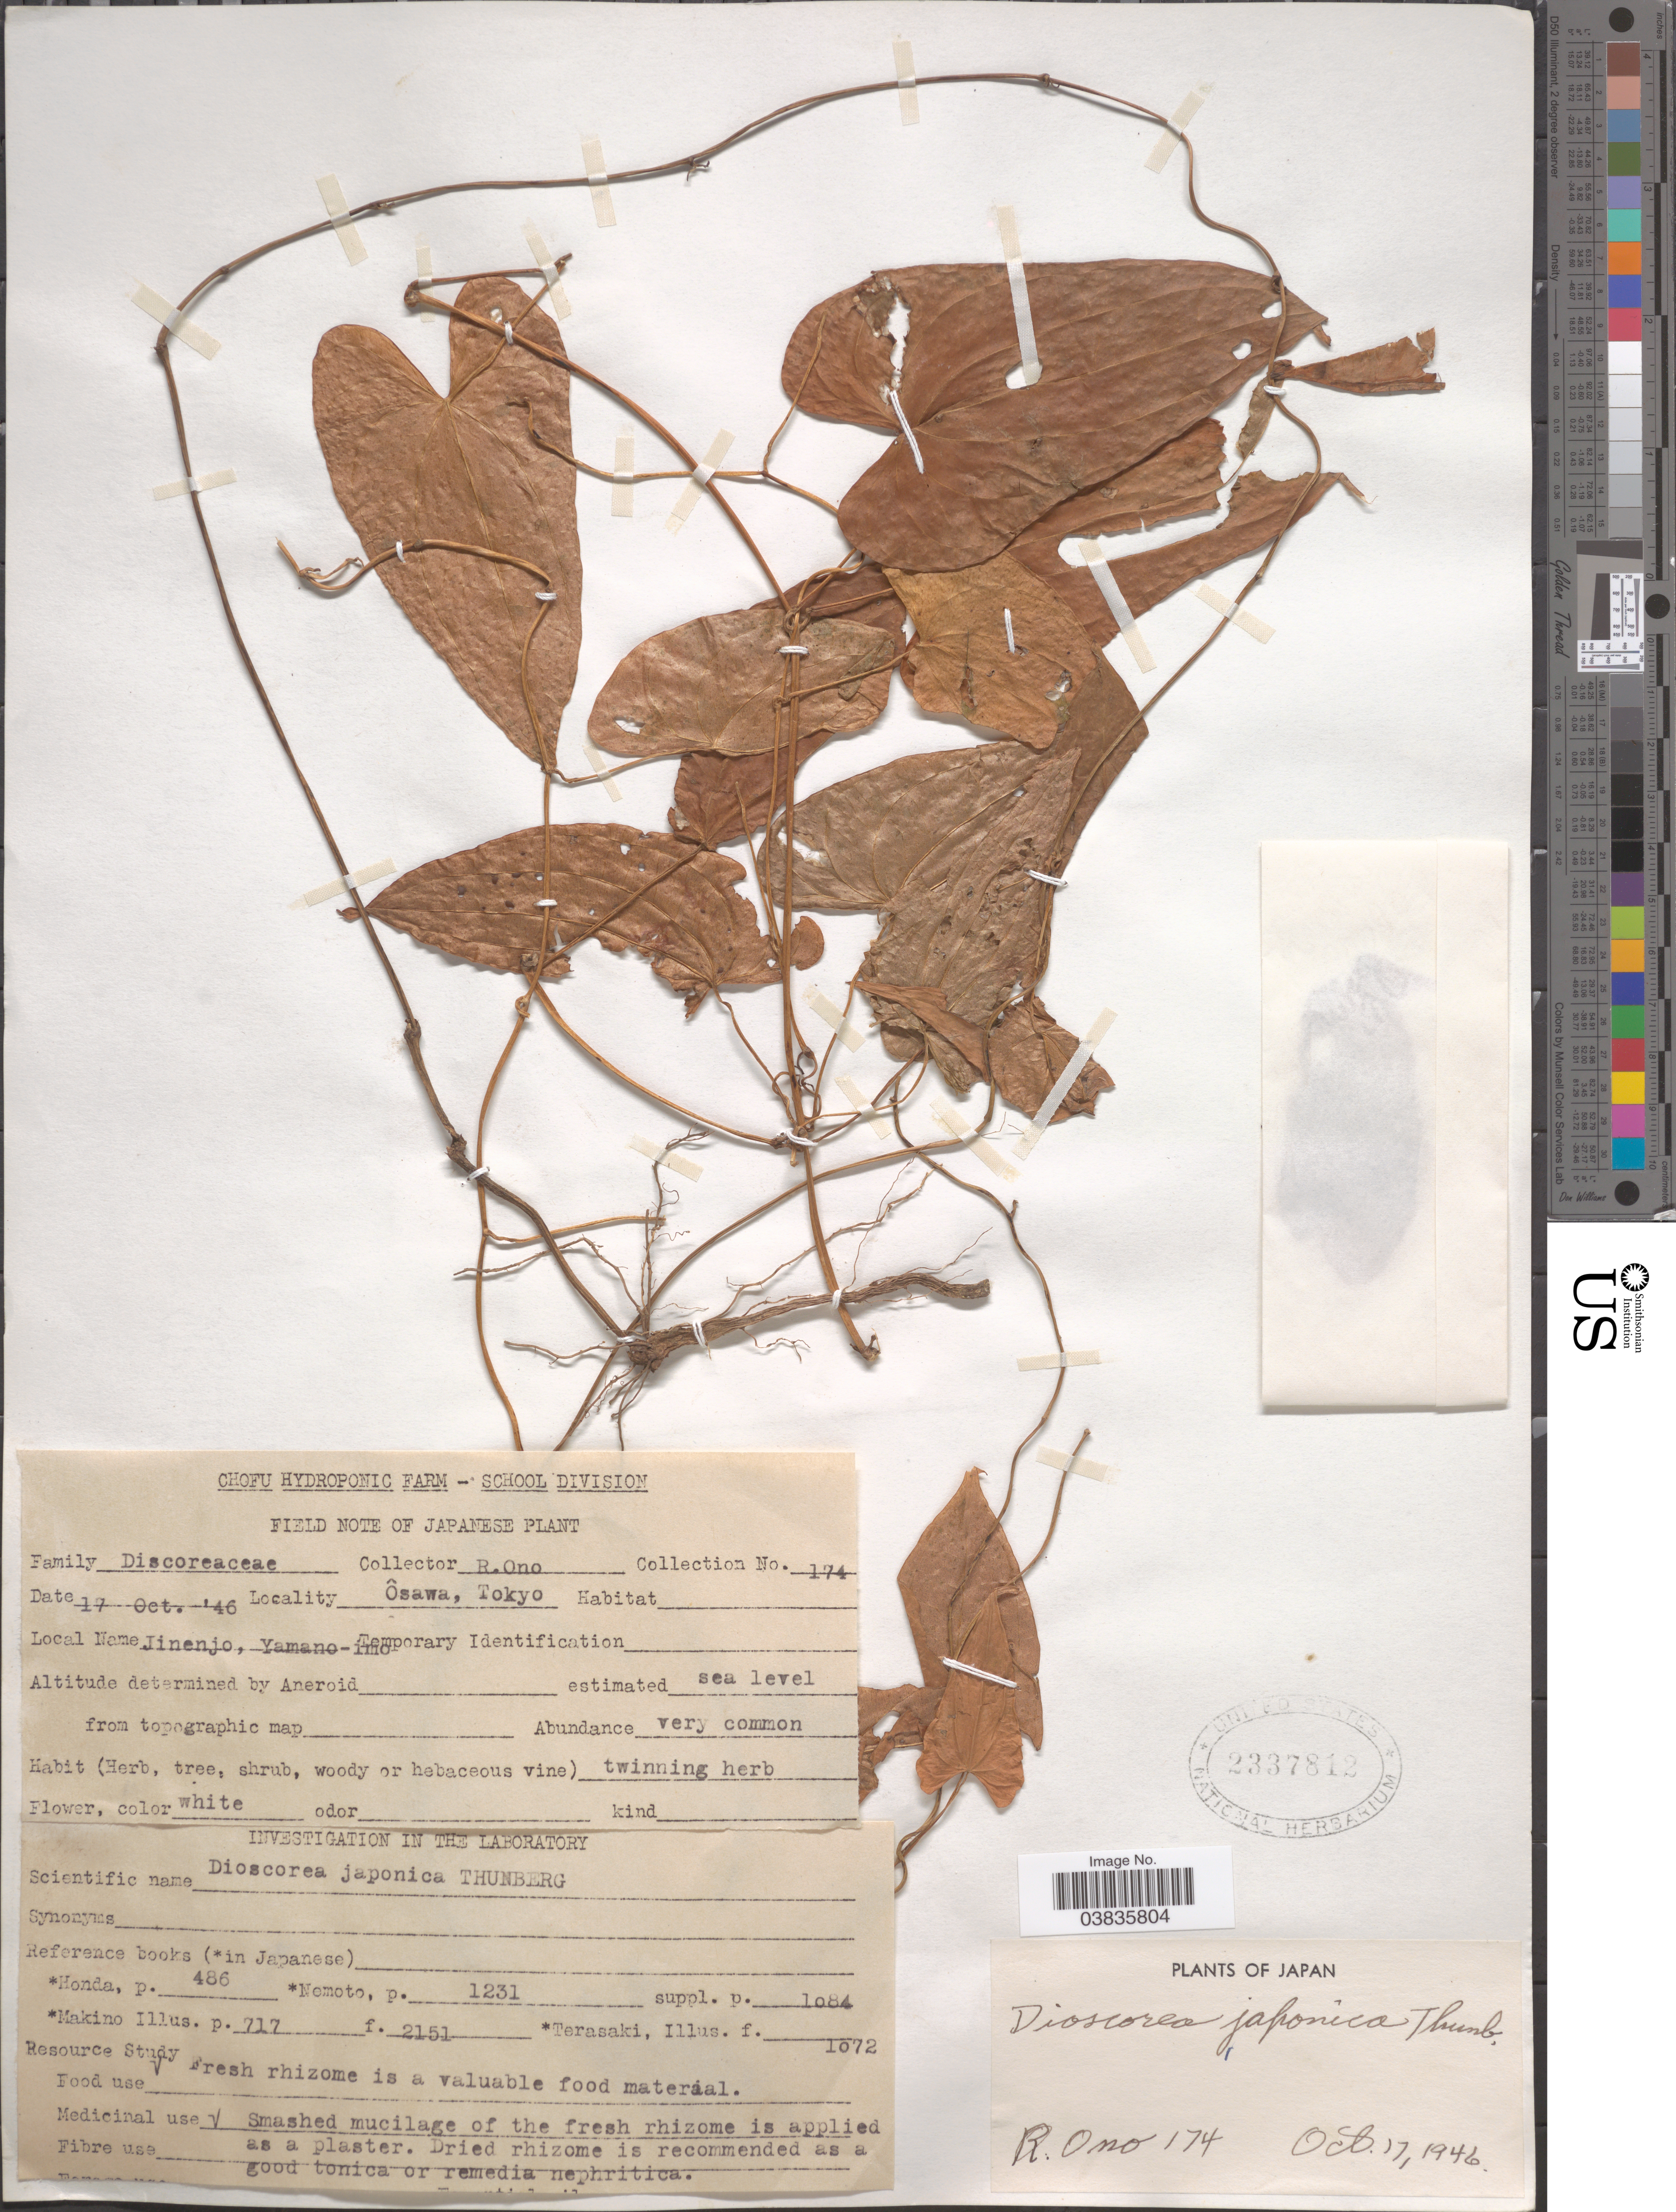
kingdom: Plantae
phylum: Tracheophyta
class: Liliopsida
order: Dioscoreales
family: Dioscoreaceae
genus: Dioscorea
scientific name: Dioscorea japonica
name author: Thunb.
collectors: R. Ono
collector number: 174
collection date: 1946-10-17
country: Japan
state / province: Tokyo, Federal City of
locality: Ôsawa.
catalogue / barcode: US 2337812